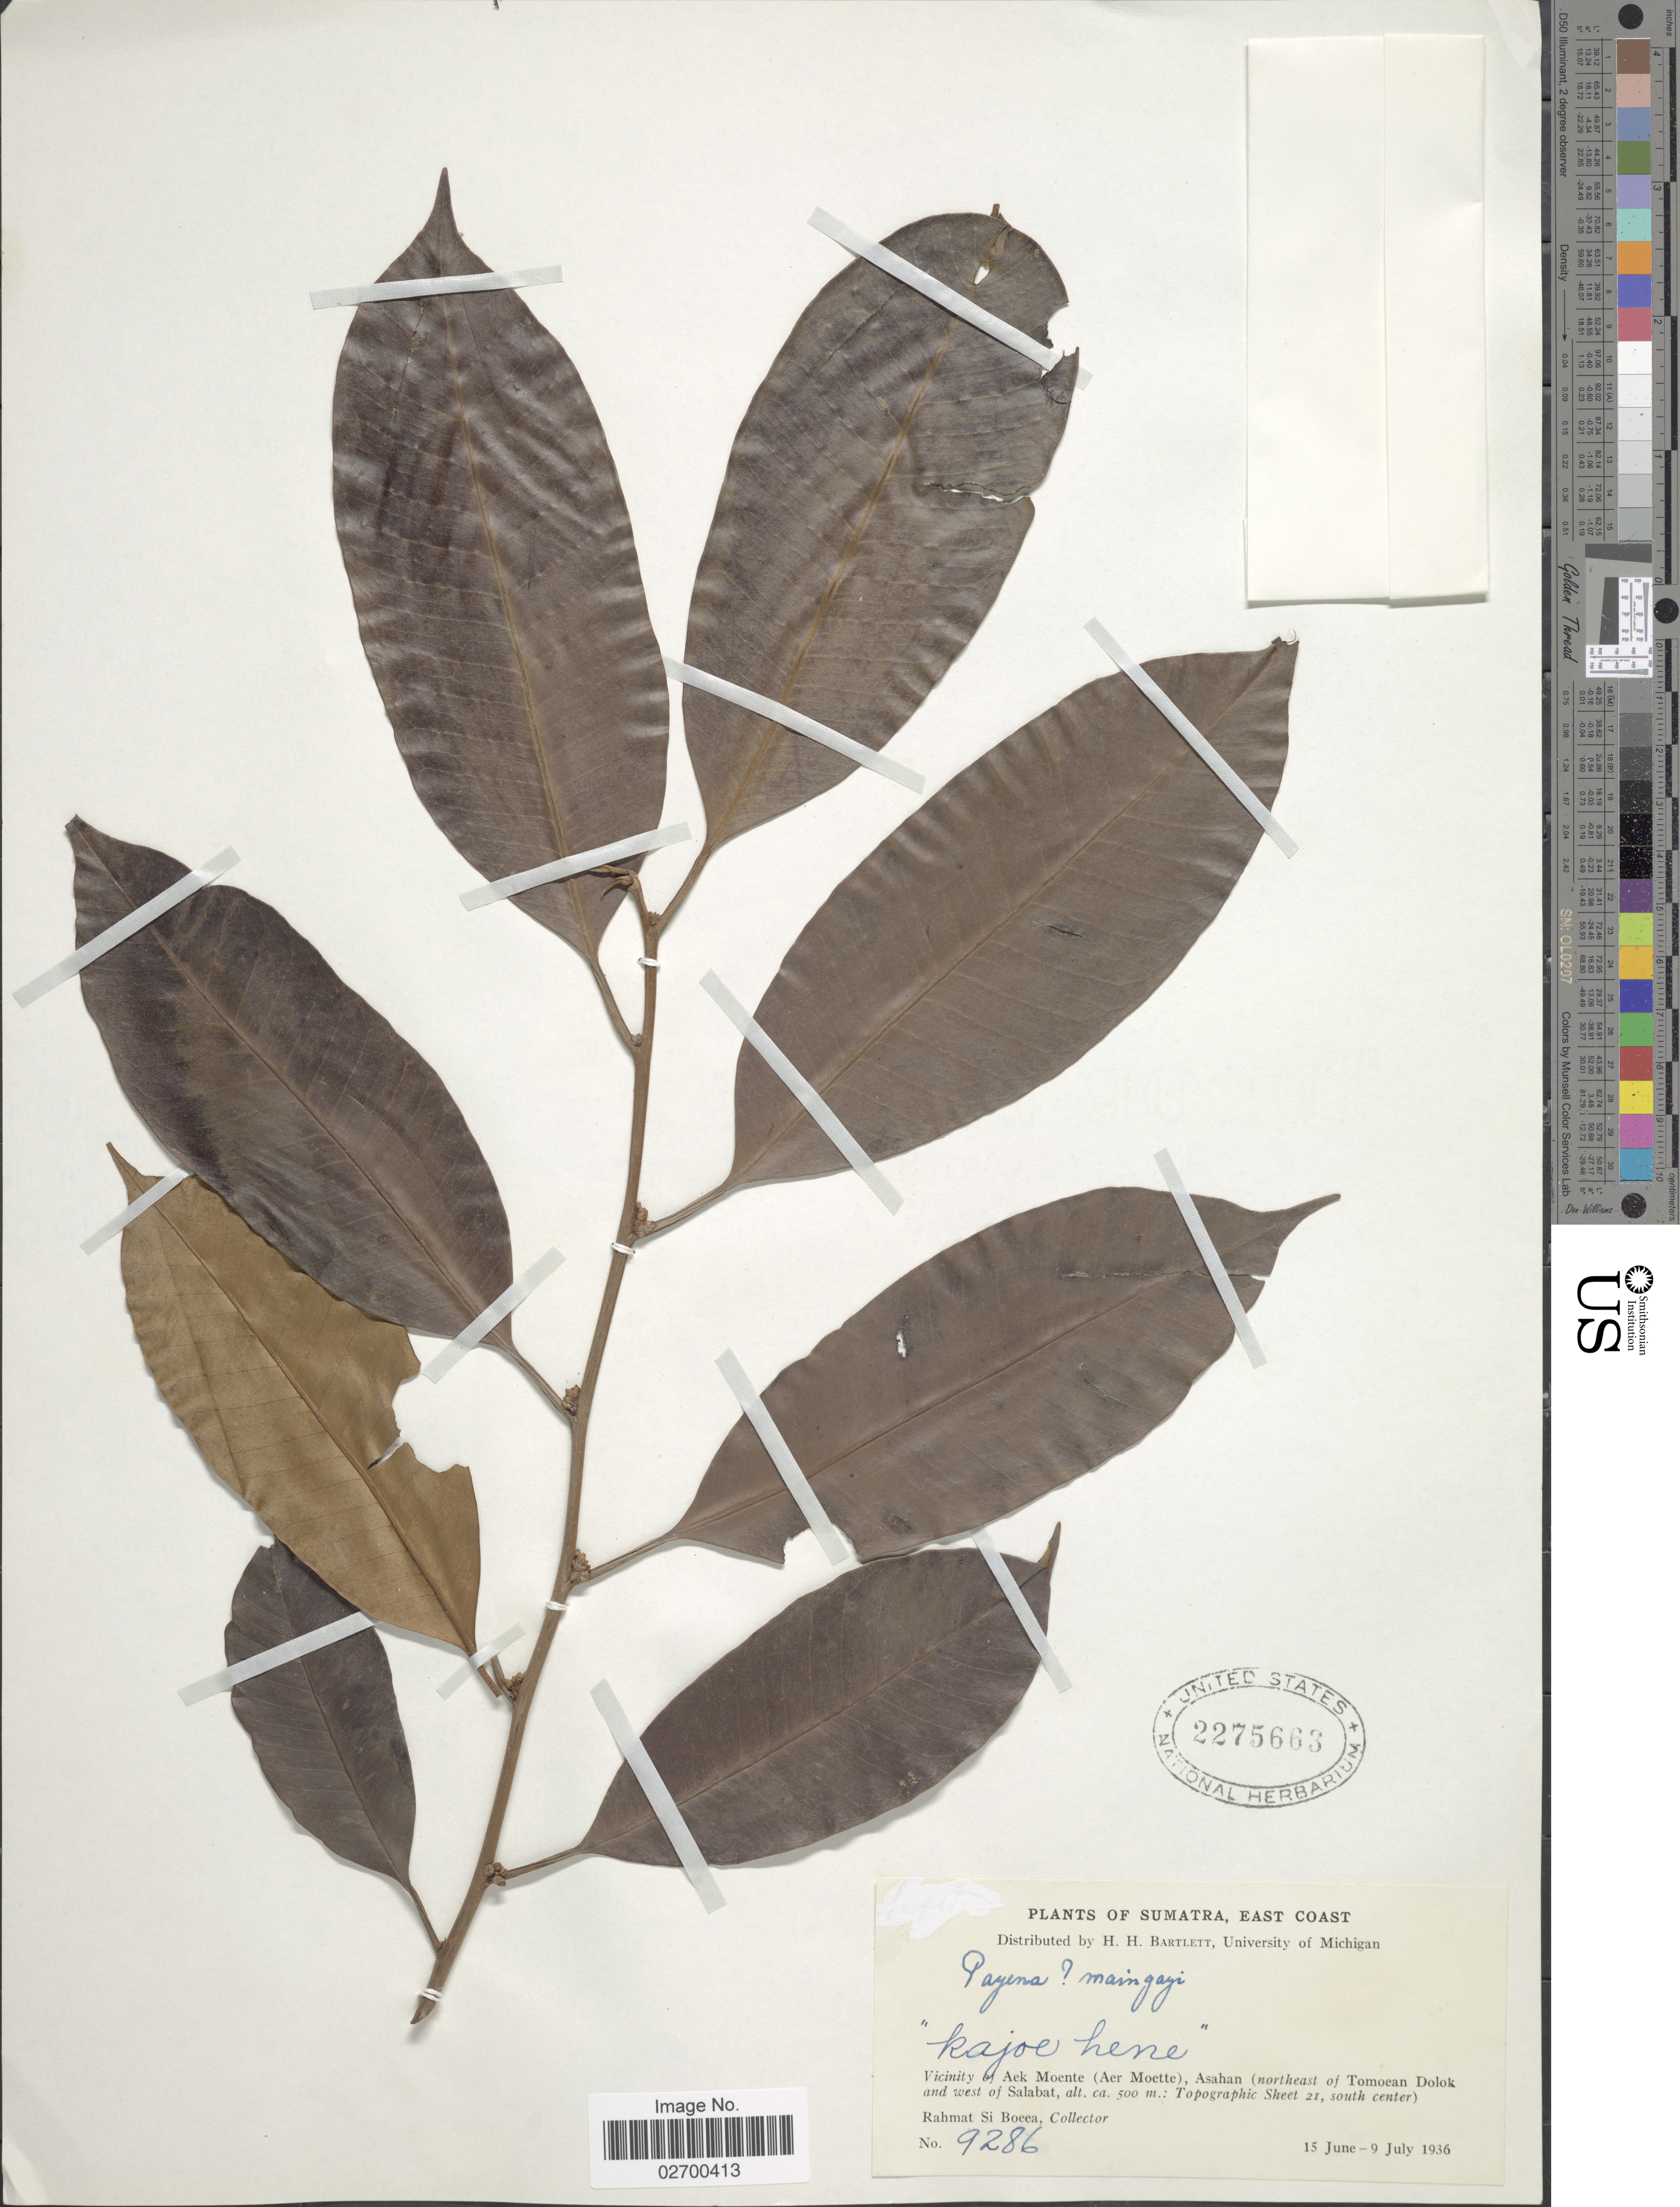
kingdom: Plantae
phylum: Tracheophyta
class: Magnoliopsida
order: Ericales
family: Sapotaceae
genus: Payena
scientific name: Payena maingayi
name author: C.B. Clarke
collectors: Rahmat Si Boeea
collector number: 9286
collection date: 1936-06-15/1936-07-09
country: Indonesia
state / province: Sumatra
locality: East Coast. Vicinity of Aek Moente (Aer Moette), Asahan (northeast of Tomoean Dolok and west of Salabat: Topographic Sheet 21, south center)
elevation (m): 500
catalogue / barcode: US 2275663